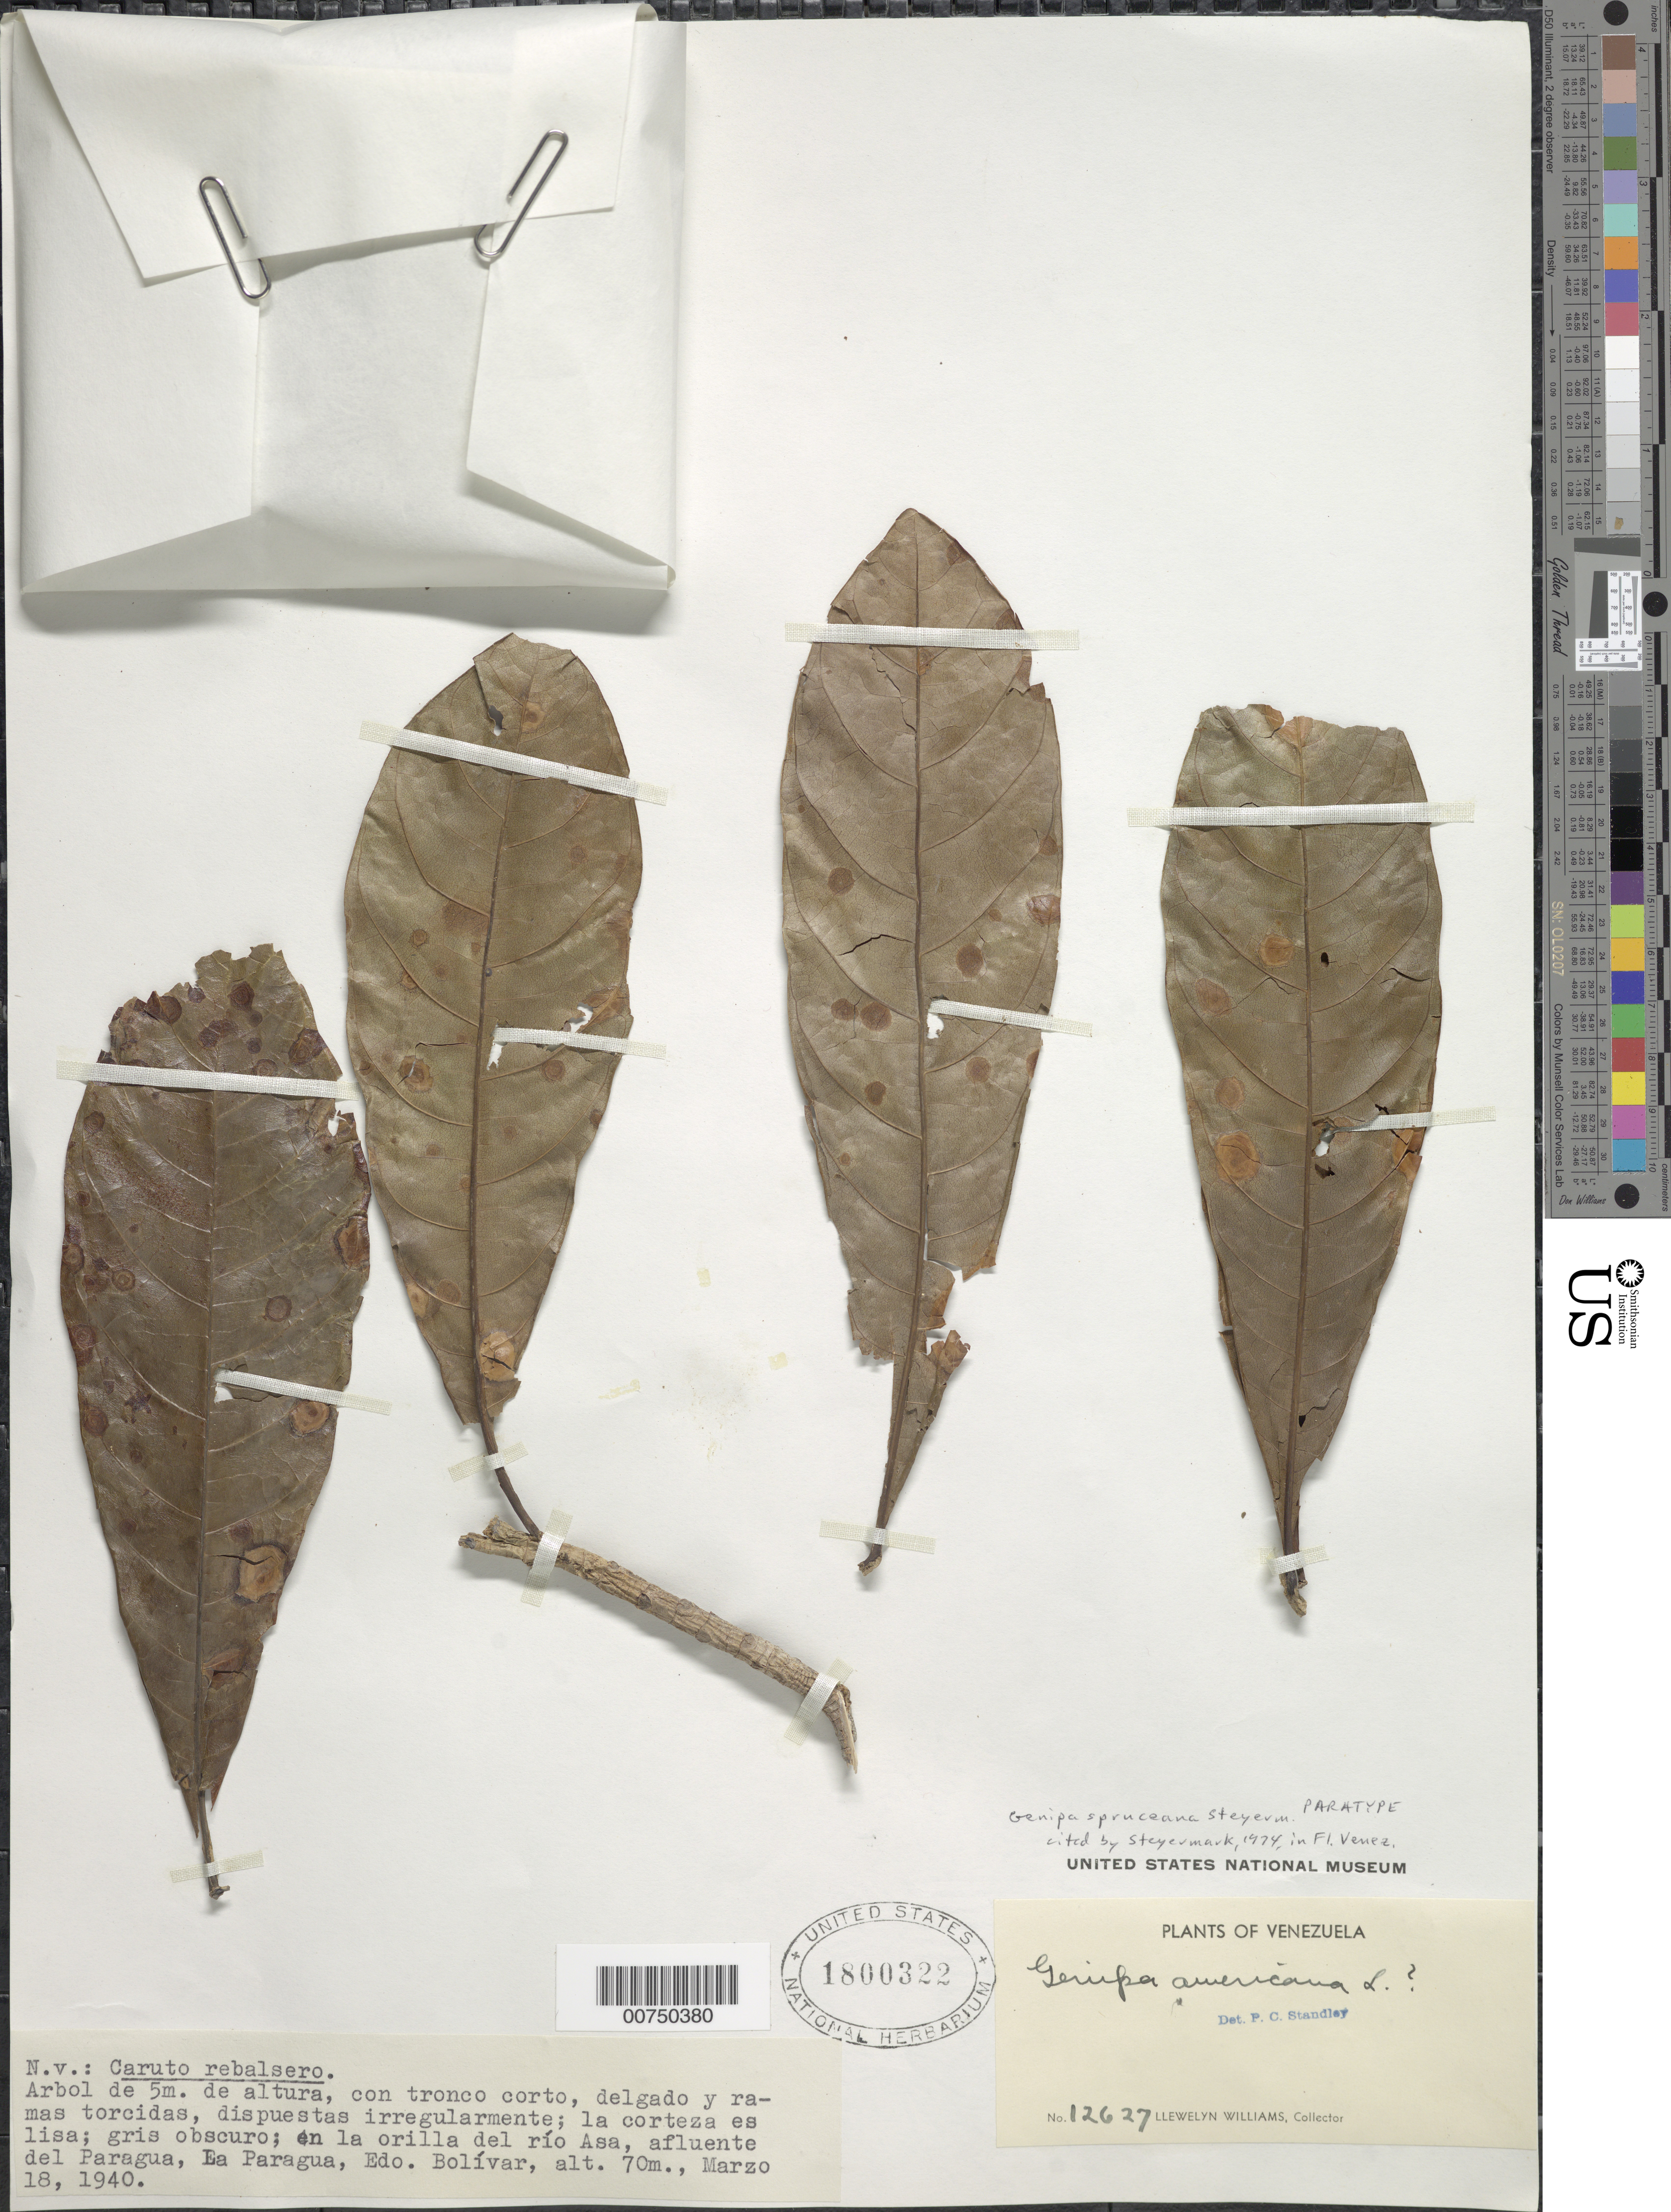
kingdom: Plantae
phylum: Tracheophyta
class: Magnoliopsida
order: Gentianales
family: Rubiaceae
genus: Genipa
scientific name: Genipa spruceana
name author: Steyerm.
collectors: Ll. Williams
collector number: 12627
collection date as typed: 18-Mar-40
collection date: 1940-03-18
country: Venezuela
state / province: Bolívar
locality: La Ceiba, Medio Paragua; Río Asa, afl. del Paragua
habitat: Orilla del rio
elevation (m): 70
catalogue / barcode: US 1800322